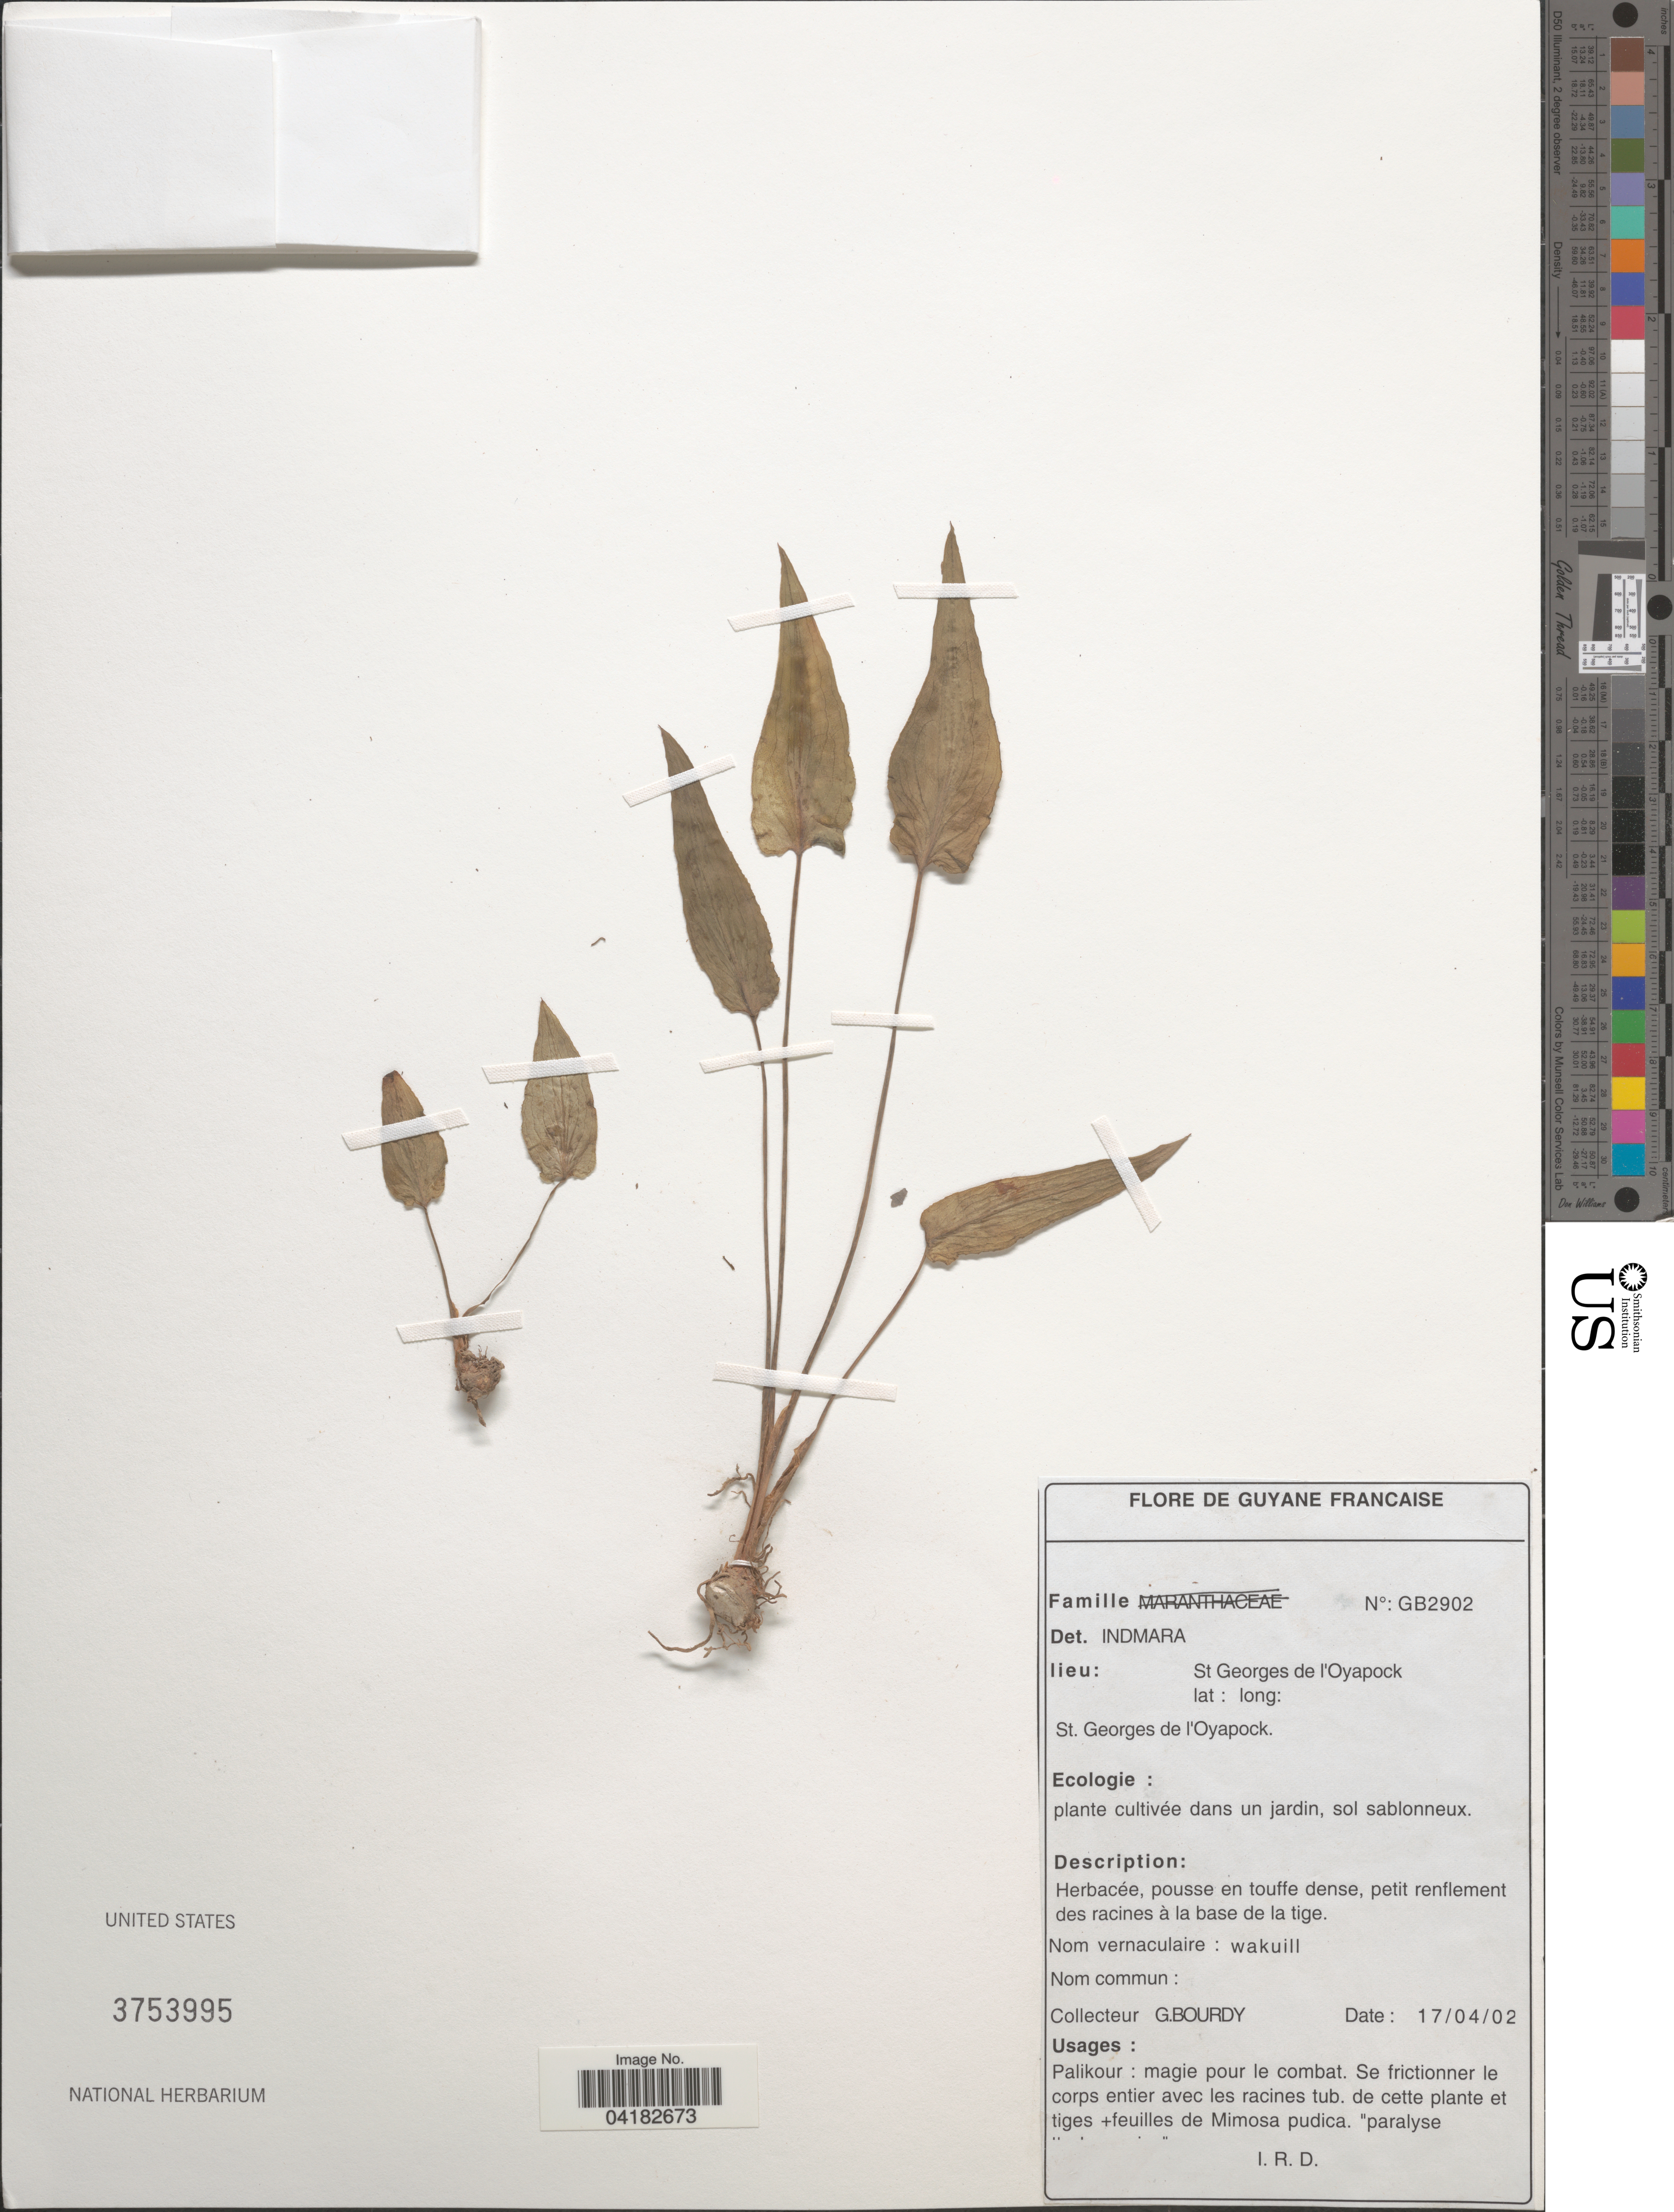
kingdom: Plantae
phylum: Tracheophyta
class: Polypodiopsida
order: Hymenophyllales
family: Hymenophyllaceae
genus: Trichomanes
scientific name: Trichomanes sp.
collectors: G. Bourdy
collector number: GB2902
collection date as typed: Transcribed d/m/y: 17/4/2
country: French Guiana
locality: Guyane Francaise. St Georges de l'Oyapock. St. Georges de l'Oyapock.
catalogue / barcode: US 3753995